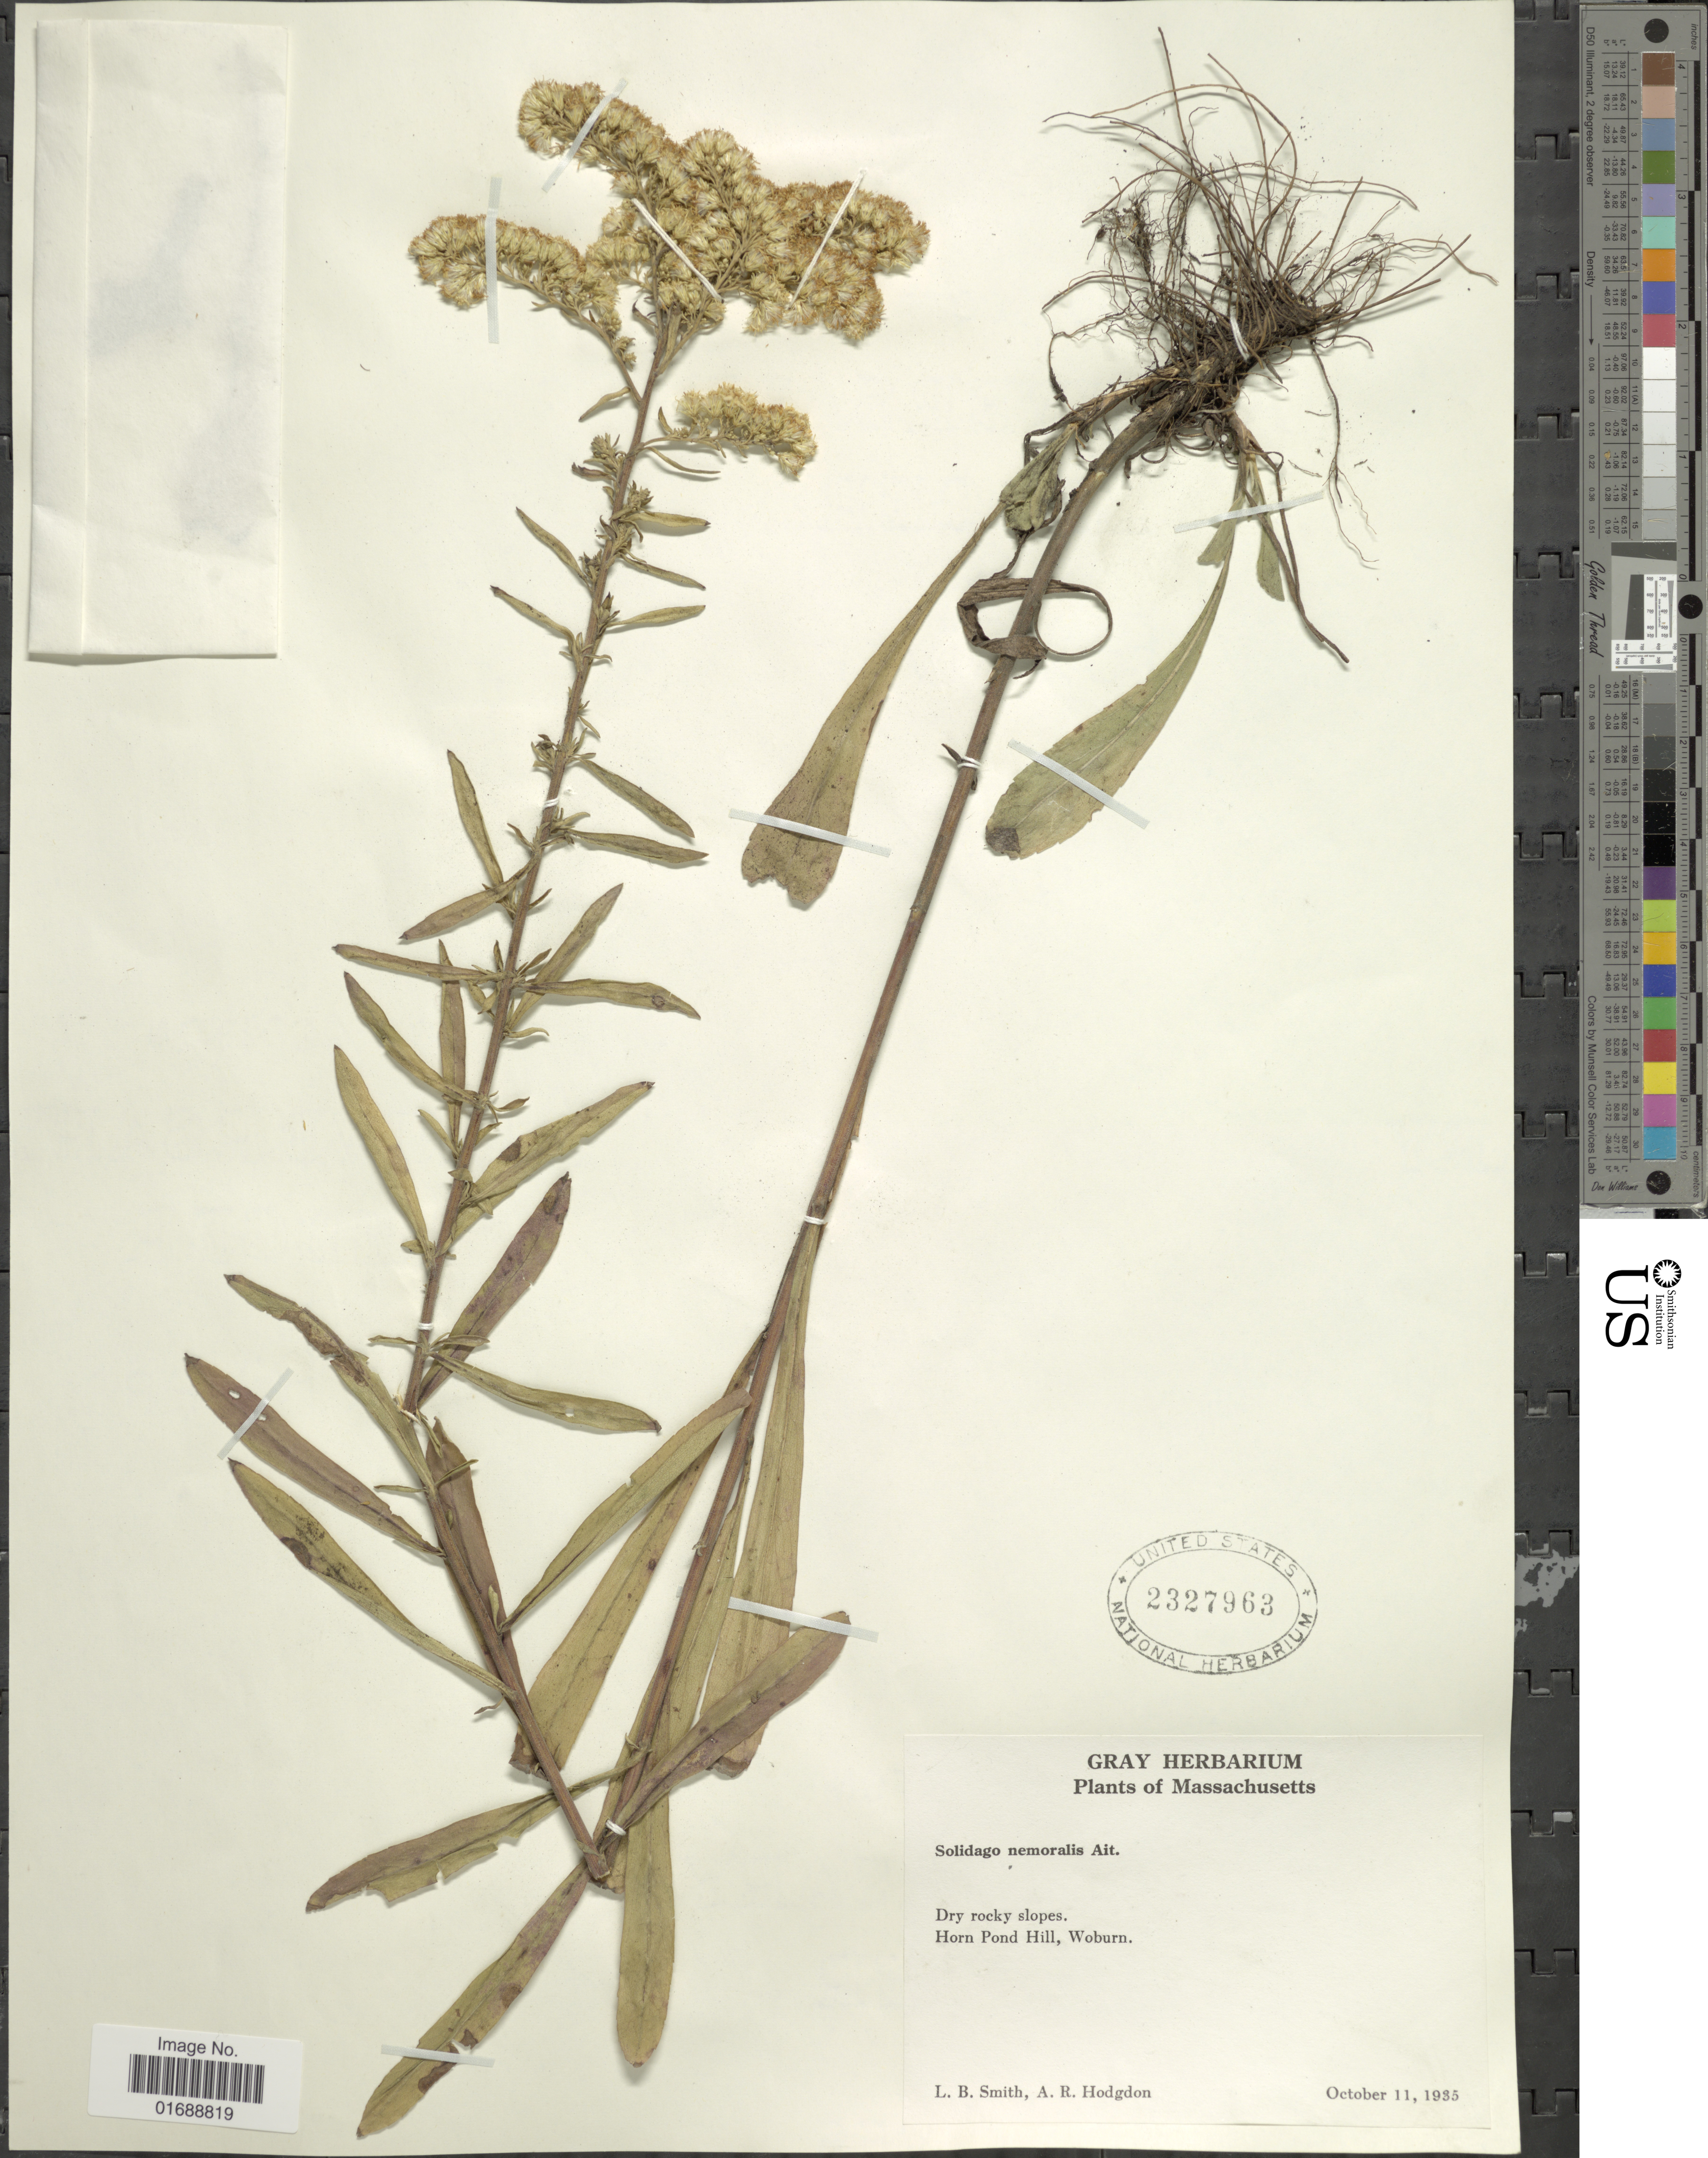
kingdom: Plantae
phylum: Tracheophyta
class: Magnoliopsida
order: Asterales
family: Asteraceae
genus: Solidago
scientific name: Solidago nemoralis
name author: Aiton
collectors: L. Smith & A. R. Hodgdon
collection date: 1935-10-11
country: United States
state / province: Massachusetts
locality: Horn Pond Hill, Woburn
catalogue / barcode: US 2327963